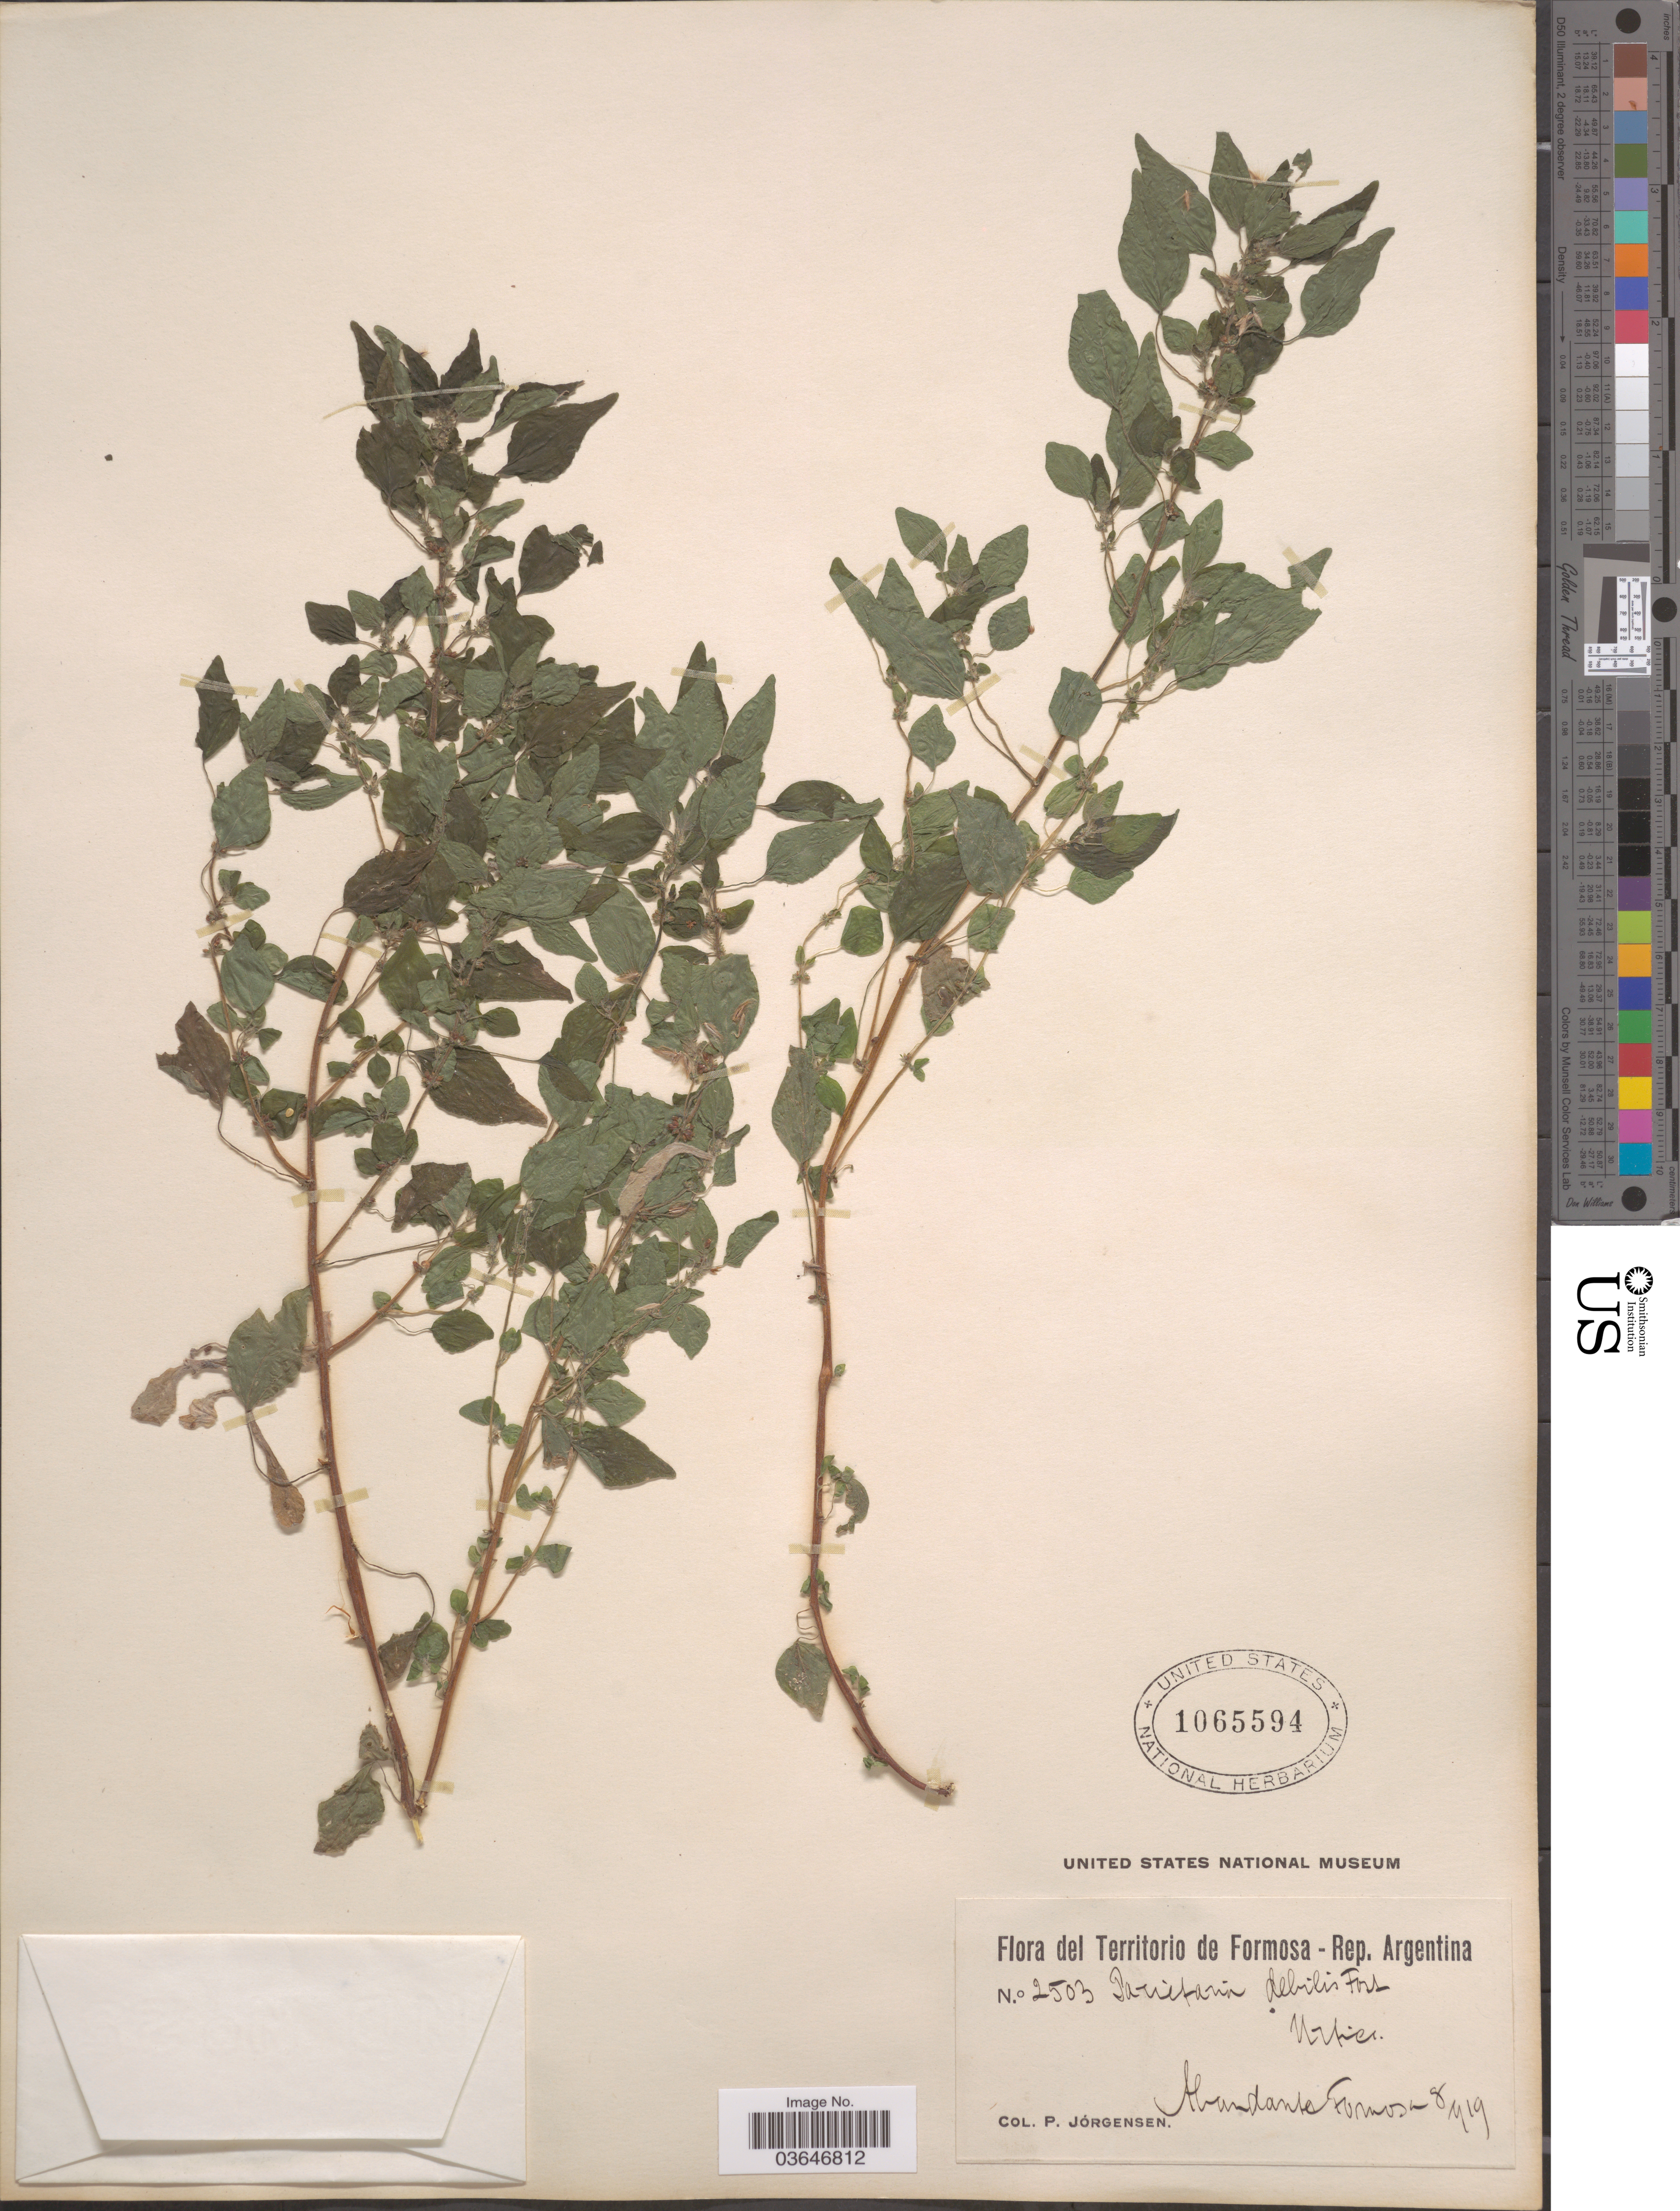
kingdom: Plantae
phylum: Tracheophyta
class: Magnoliopsida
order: Rosales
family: Urticaceae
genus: Parietaria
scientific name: Parietaria debilis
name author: G. Forst.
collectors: P. Jörgensen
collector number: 2503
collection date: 1919-08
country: Argentina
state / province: Formosa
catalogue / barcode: US 1065594